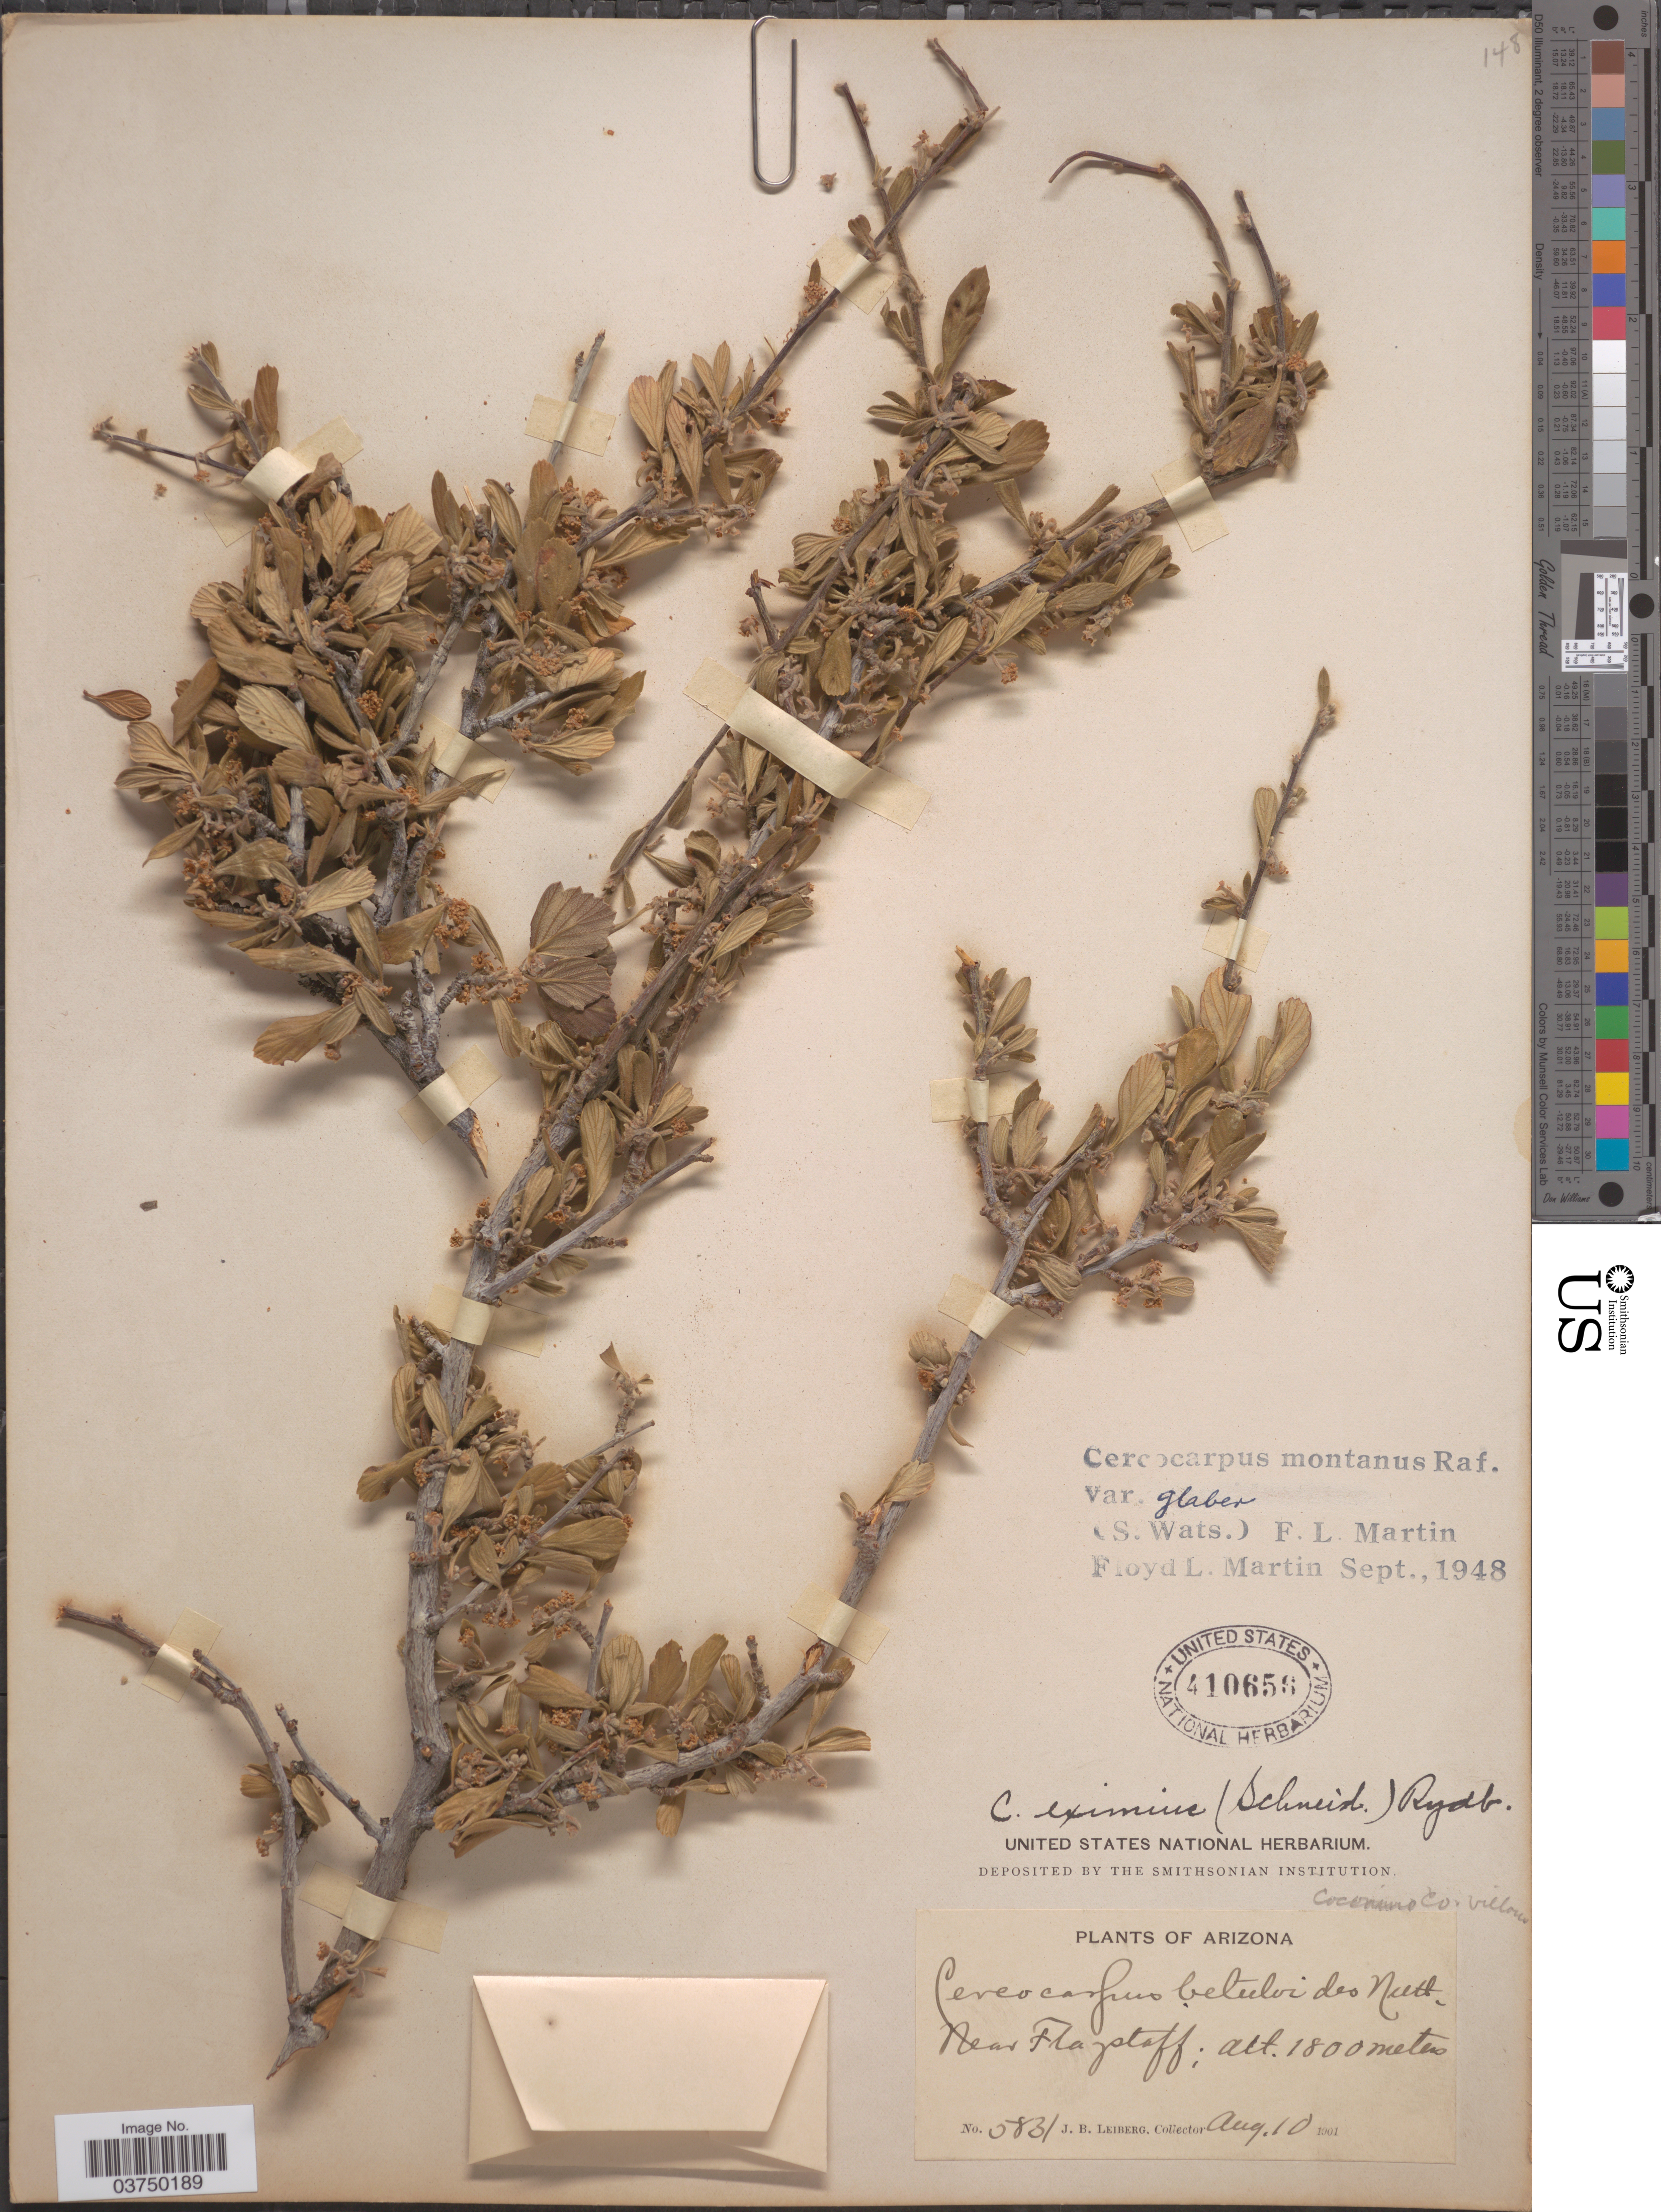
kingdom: Plantae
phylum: Tracheophyta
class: Magnoliopsida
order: Rosales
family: Rosaceae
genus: Cercocarpus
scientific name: Cercocarpus montanus var. glaber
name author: (S. Watson) F.L. Martin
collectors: J. B. Leiberg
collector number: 5831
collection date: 1901-08-10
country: United States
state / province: Arizona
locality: Near Flagstaff. Coconino Co.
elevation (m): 1800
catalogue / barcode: US 410656